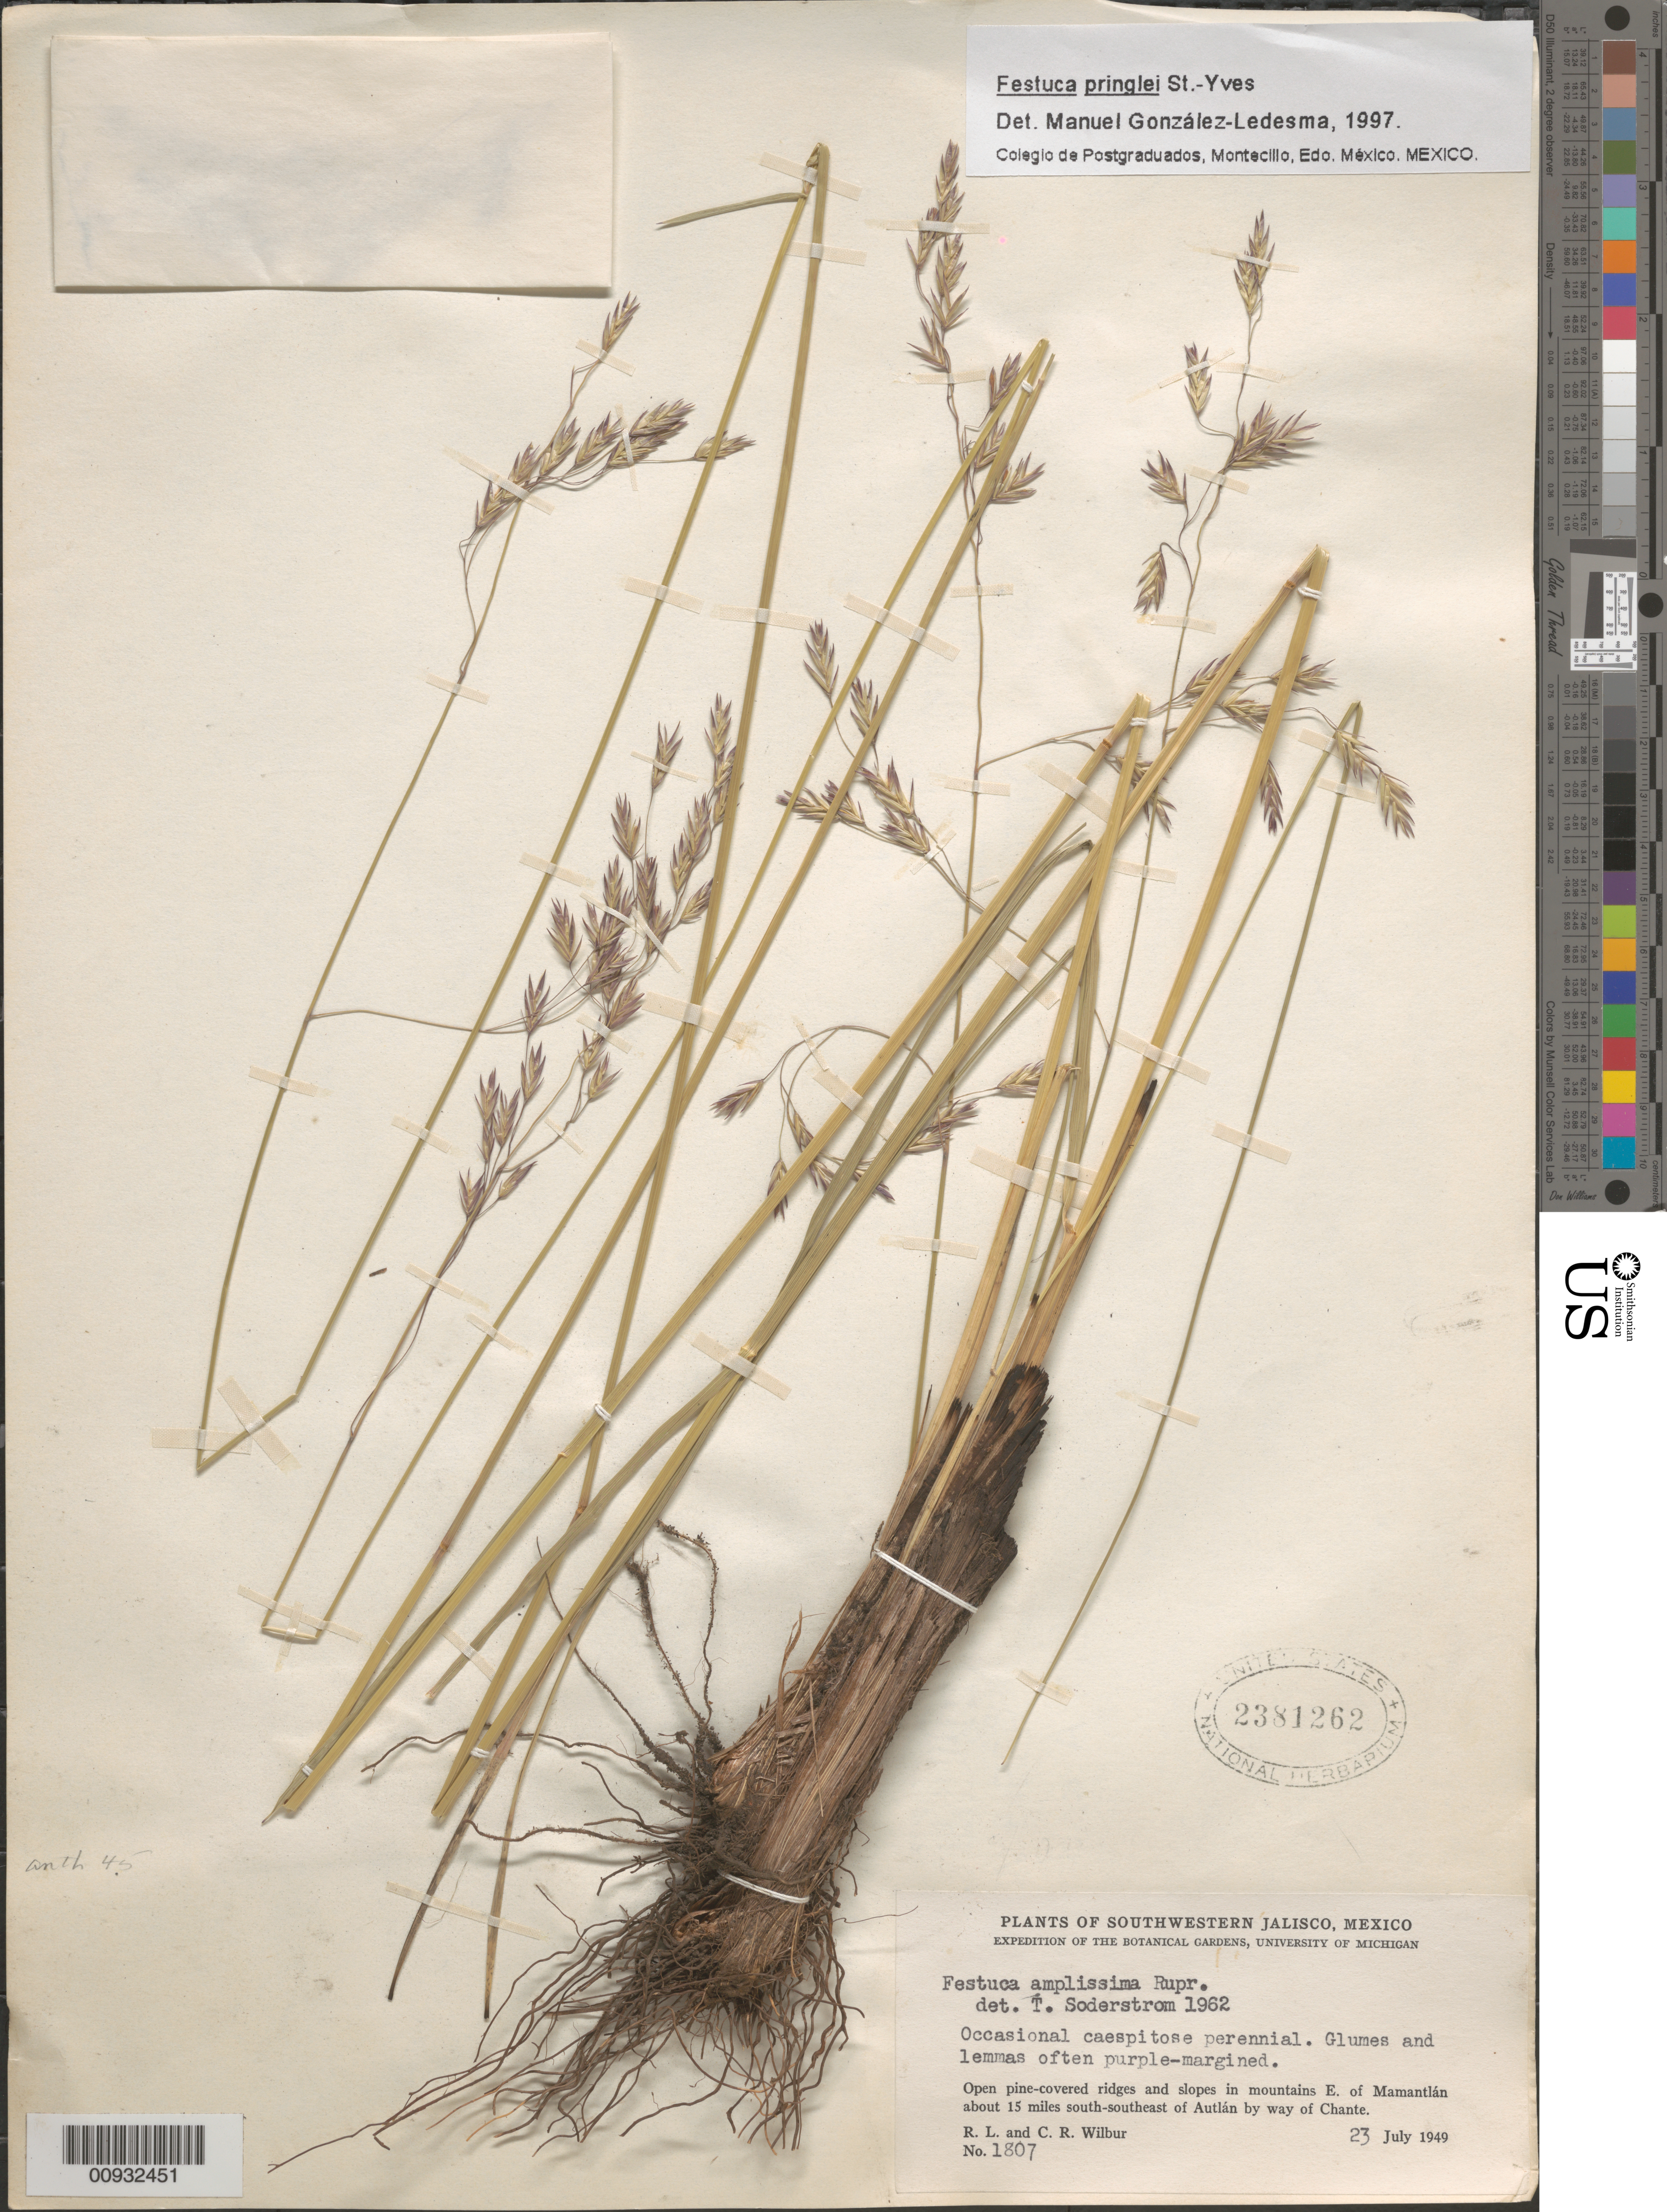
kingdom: Plantae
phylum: Tracheophyta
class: Liliopsida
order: Poales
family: Poaceae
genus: Festuca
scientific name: Festuca pringlei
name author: Saint-Yves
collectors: R. L. Wilbur & C. Wilbur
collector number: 1807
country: Mexico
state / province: Jalisco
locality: E of Mamantlan, SSE of Autlan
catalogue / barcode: US 2381262